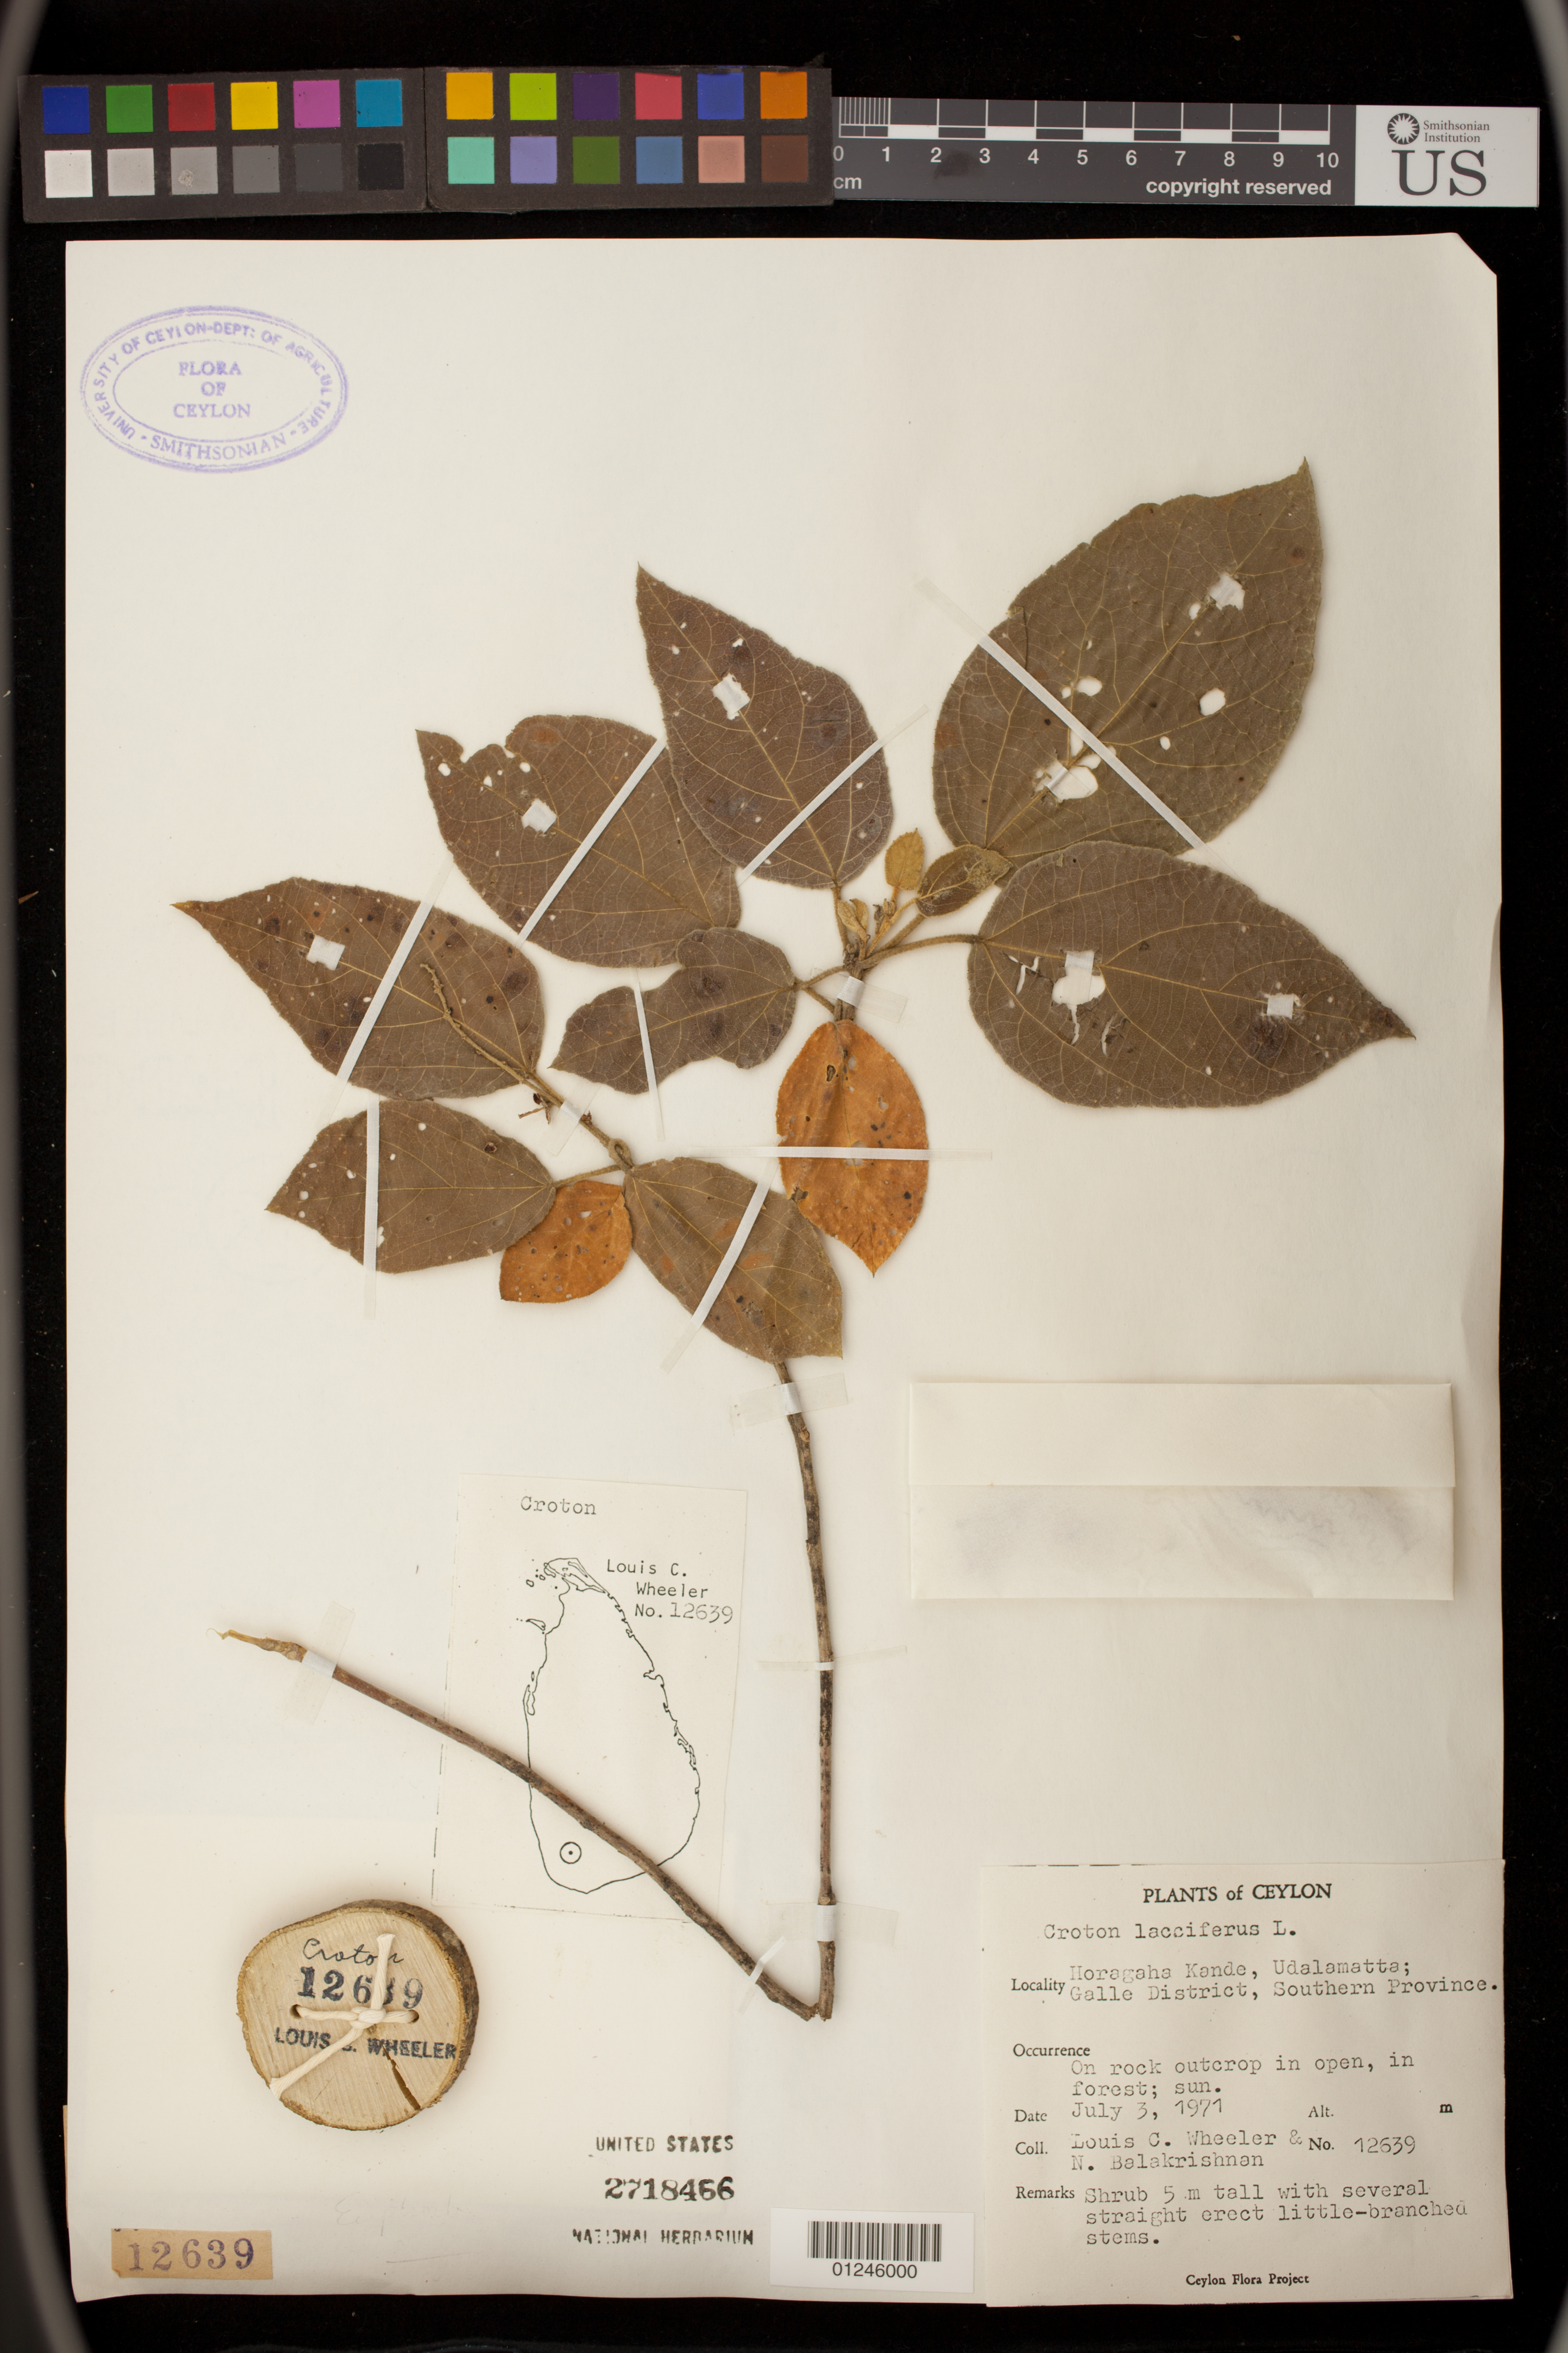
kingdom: Plantae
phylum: Tracheophyta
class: Magnoliopsida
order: Malpighiales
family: Euphorbiaceae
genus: Croton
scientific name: Croton lacciferus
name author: Blanco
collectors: L. C. Wheeler & N. Balakrishnan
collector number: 12639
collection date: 1971-07-03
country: Sri Lanka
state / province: Southern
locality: Horagaha Kande, Udalamatte; Galle District.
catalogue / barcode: US 2718466